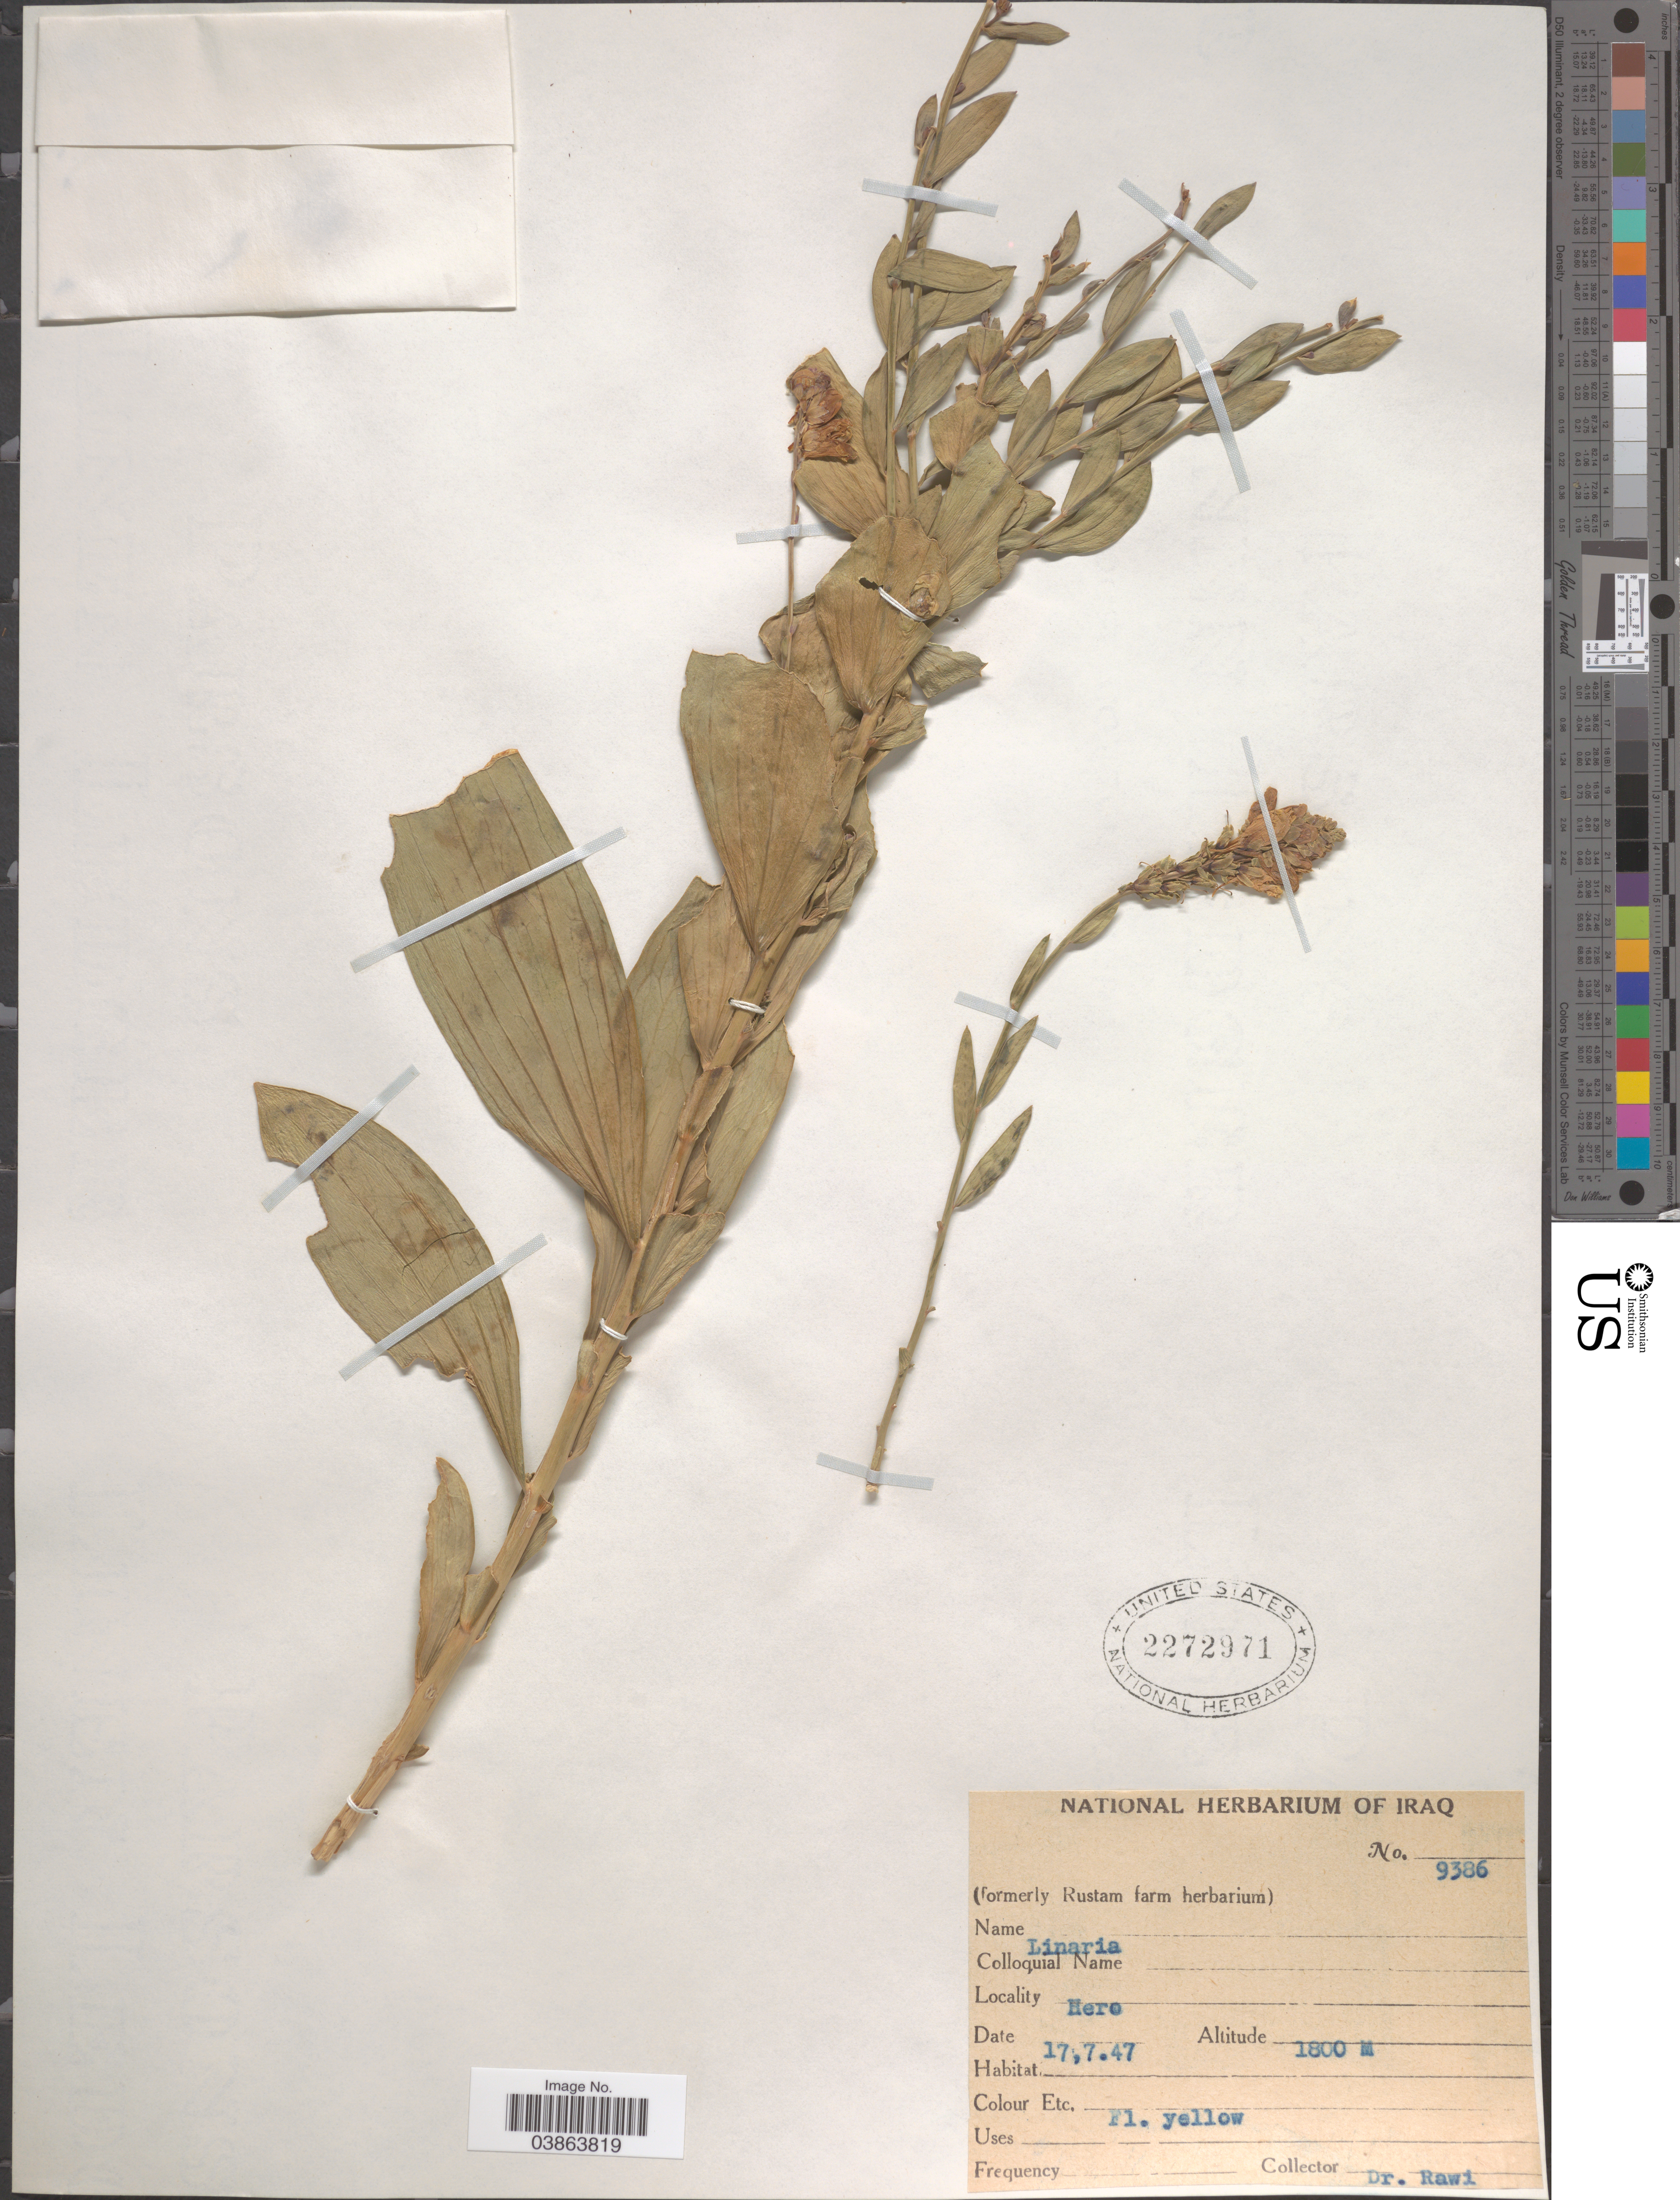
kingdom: Plantae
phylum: Tracheophyta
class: Magnoliopsida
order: Lamiales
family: Plantaginaceae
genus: Linaria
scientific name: Linaria sp.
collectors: -. Rawi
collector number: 9386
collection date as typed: Transcribed d/m/y: 17/7/47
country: Iraq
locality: Hero.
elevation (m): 1800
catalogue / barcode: US 2272971